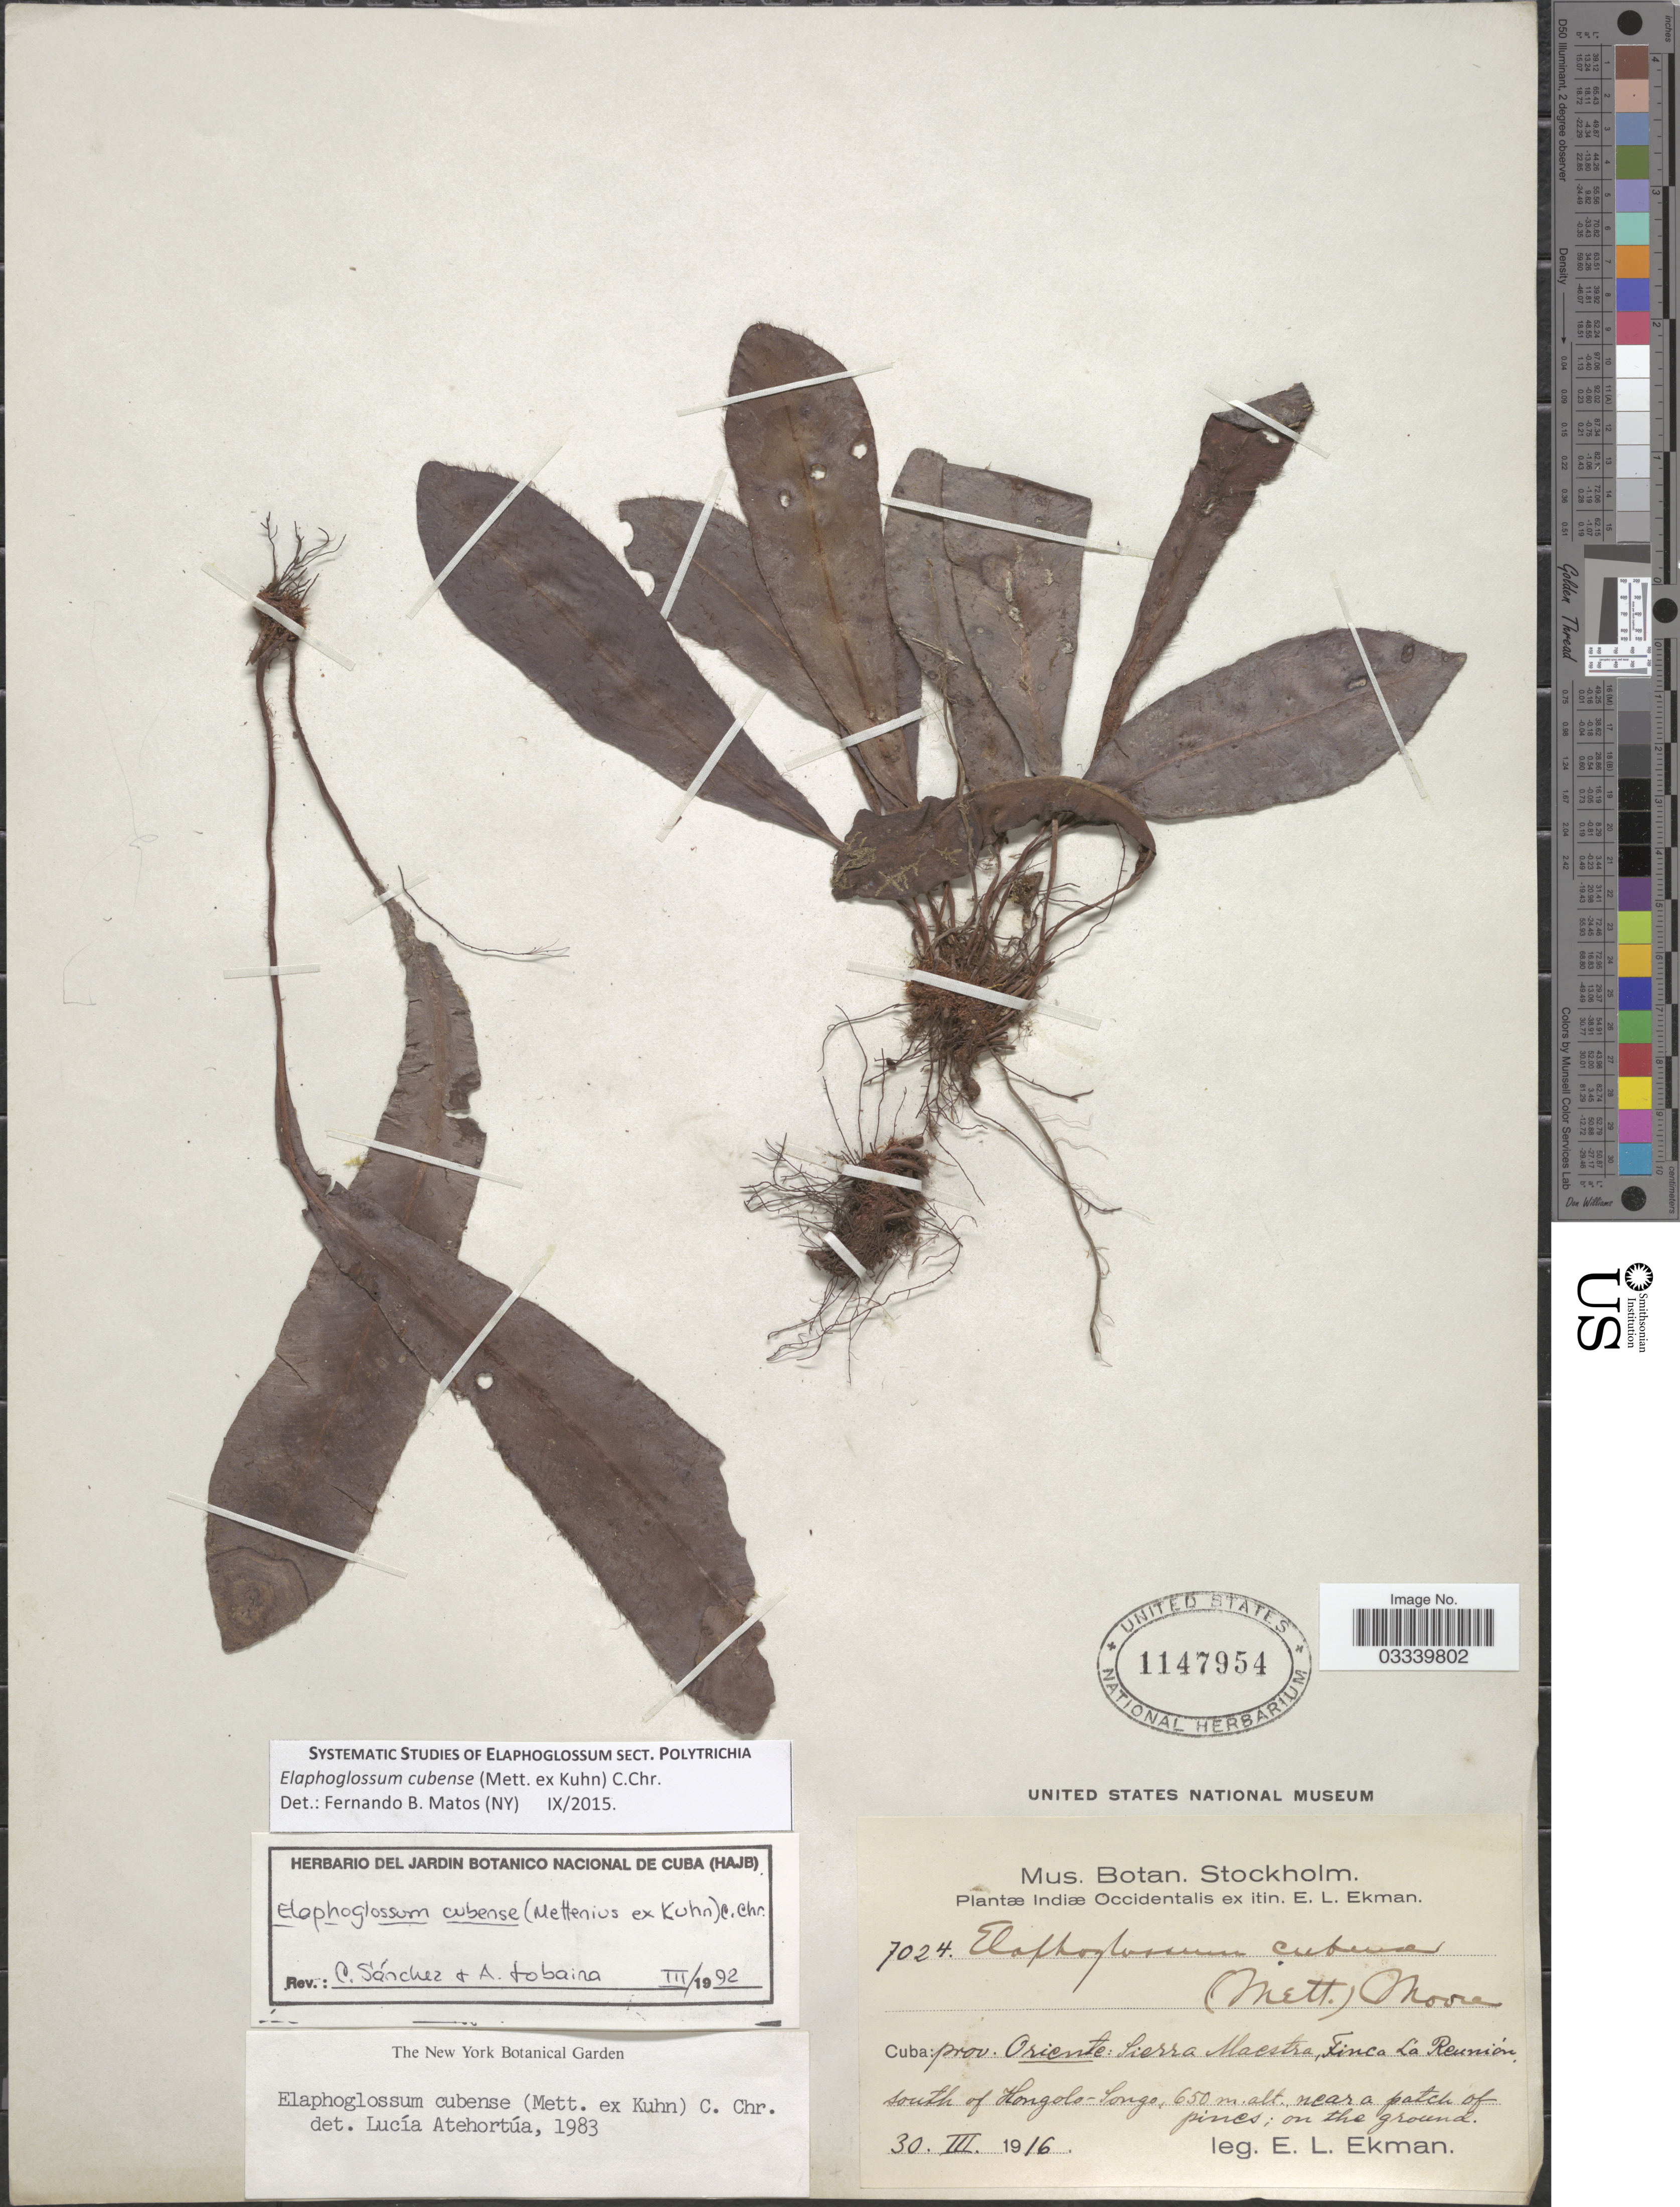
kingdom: Plantae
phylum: Tracheophyta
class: Polypodiopsida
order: Polypodiales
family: Dryopteridaceae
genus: Elaphoglossum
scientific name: Elaphoglossum cubense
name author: (Mett. ex Kuhn) C. Chr.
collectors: E. L. Ekman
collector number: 7024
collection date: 1916-03-30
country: Cuba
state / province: Oriente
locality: Indiæ Occidentalis. Sierra Maestra, Finca La Reunión south of Hongolosongo.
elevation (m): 650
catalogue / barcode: US 1147954